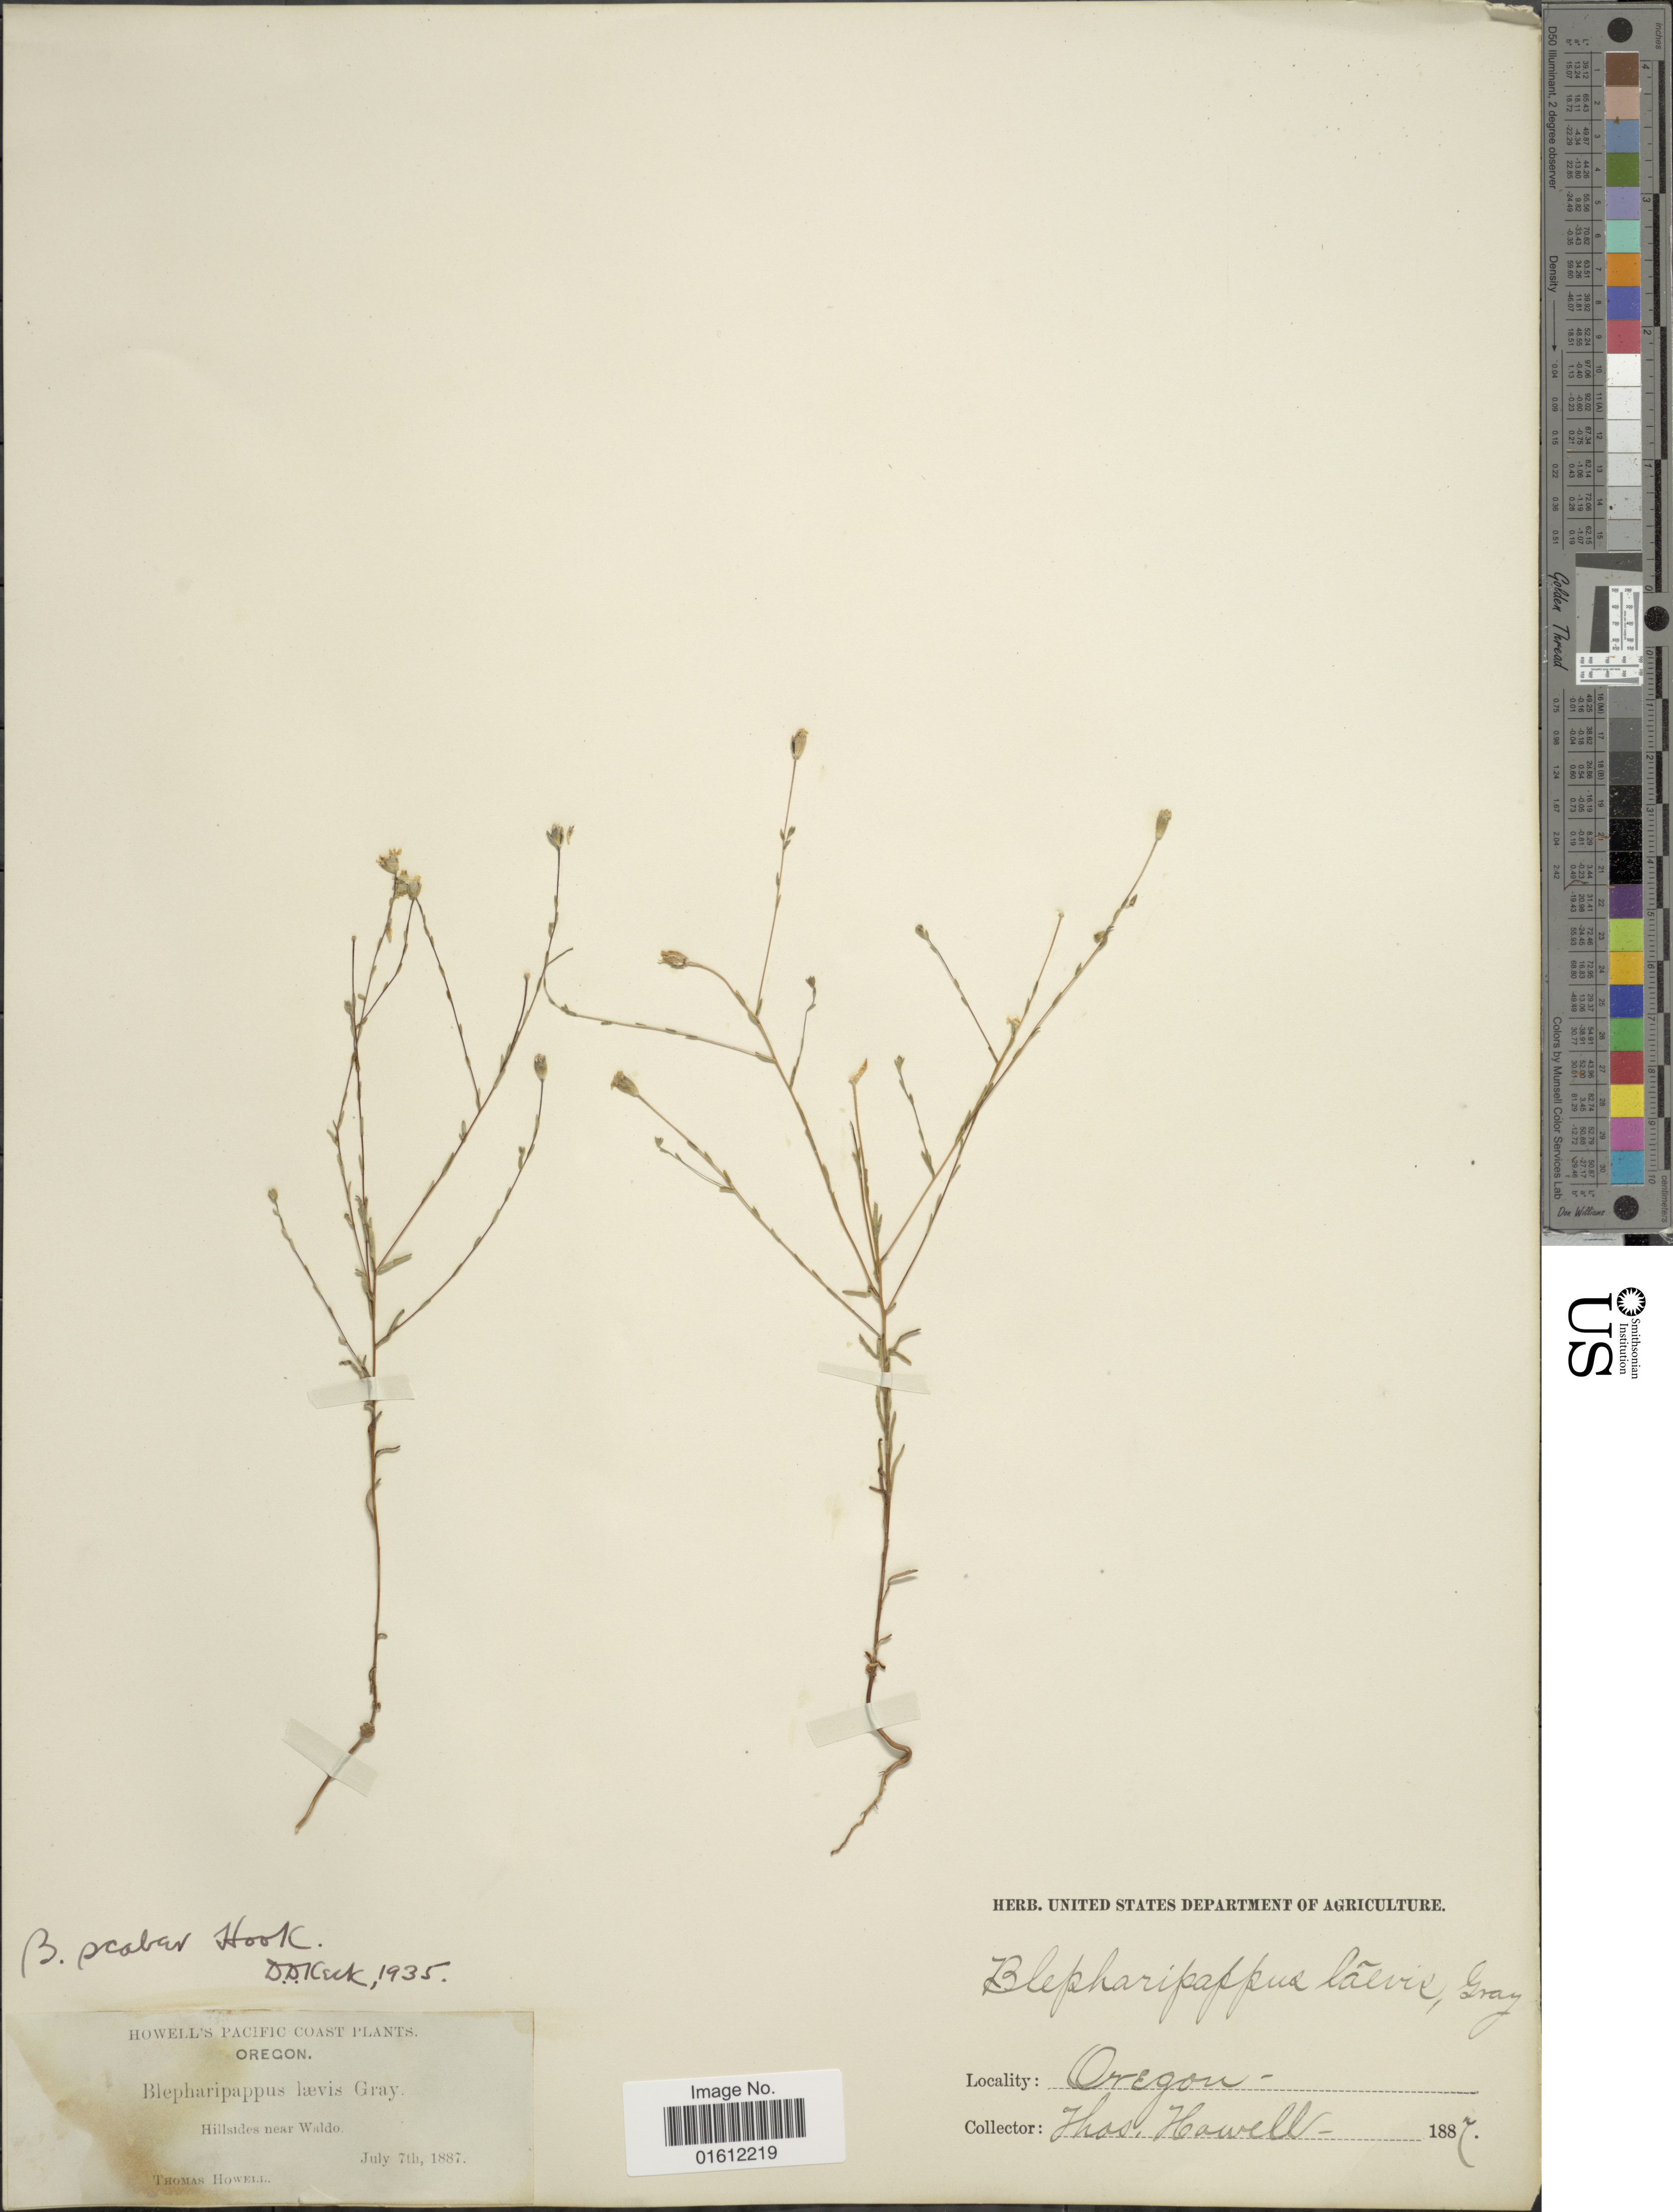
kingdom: Plantae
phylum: Tracheophyta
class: Magnoliopsida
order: Asterales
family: Asteraceae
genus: Blepharipappus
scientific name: Blepharipappus scaber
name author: Hook.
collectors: T. Howell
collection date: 1887-07-07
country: United States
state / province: Oregon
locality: Pacific Coast, Hillsides near Waldo